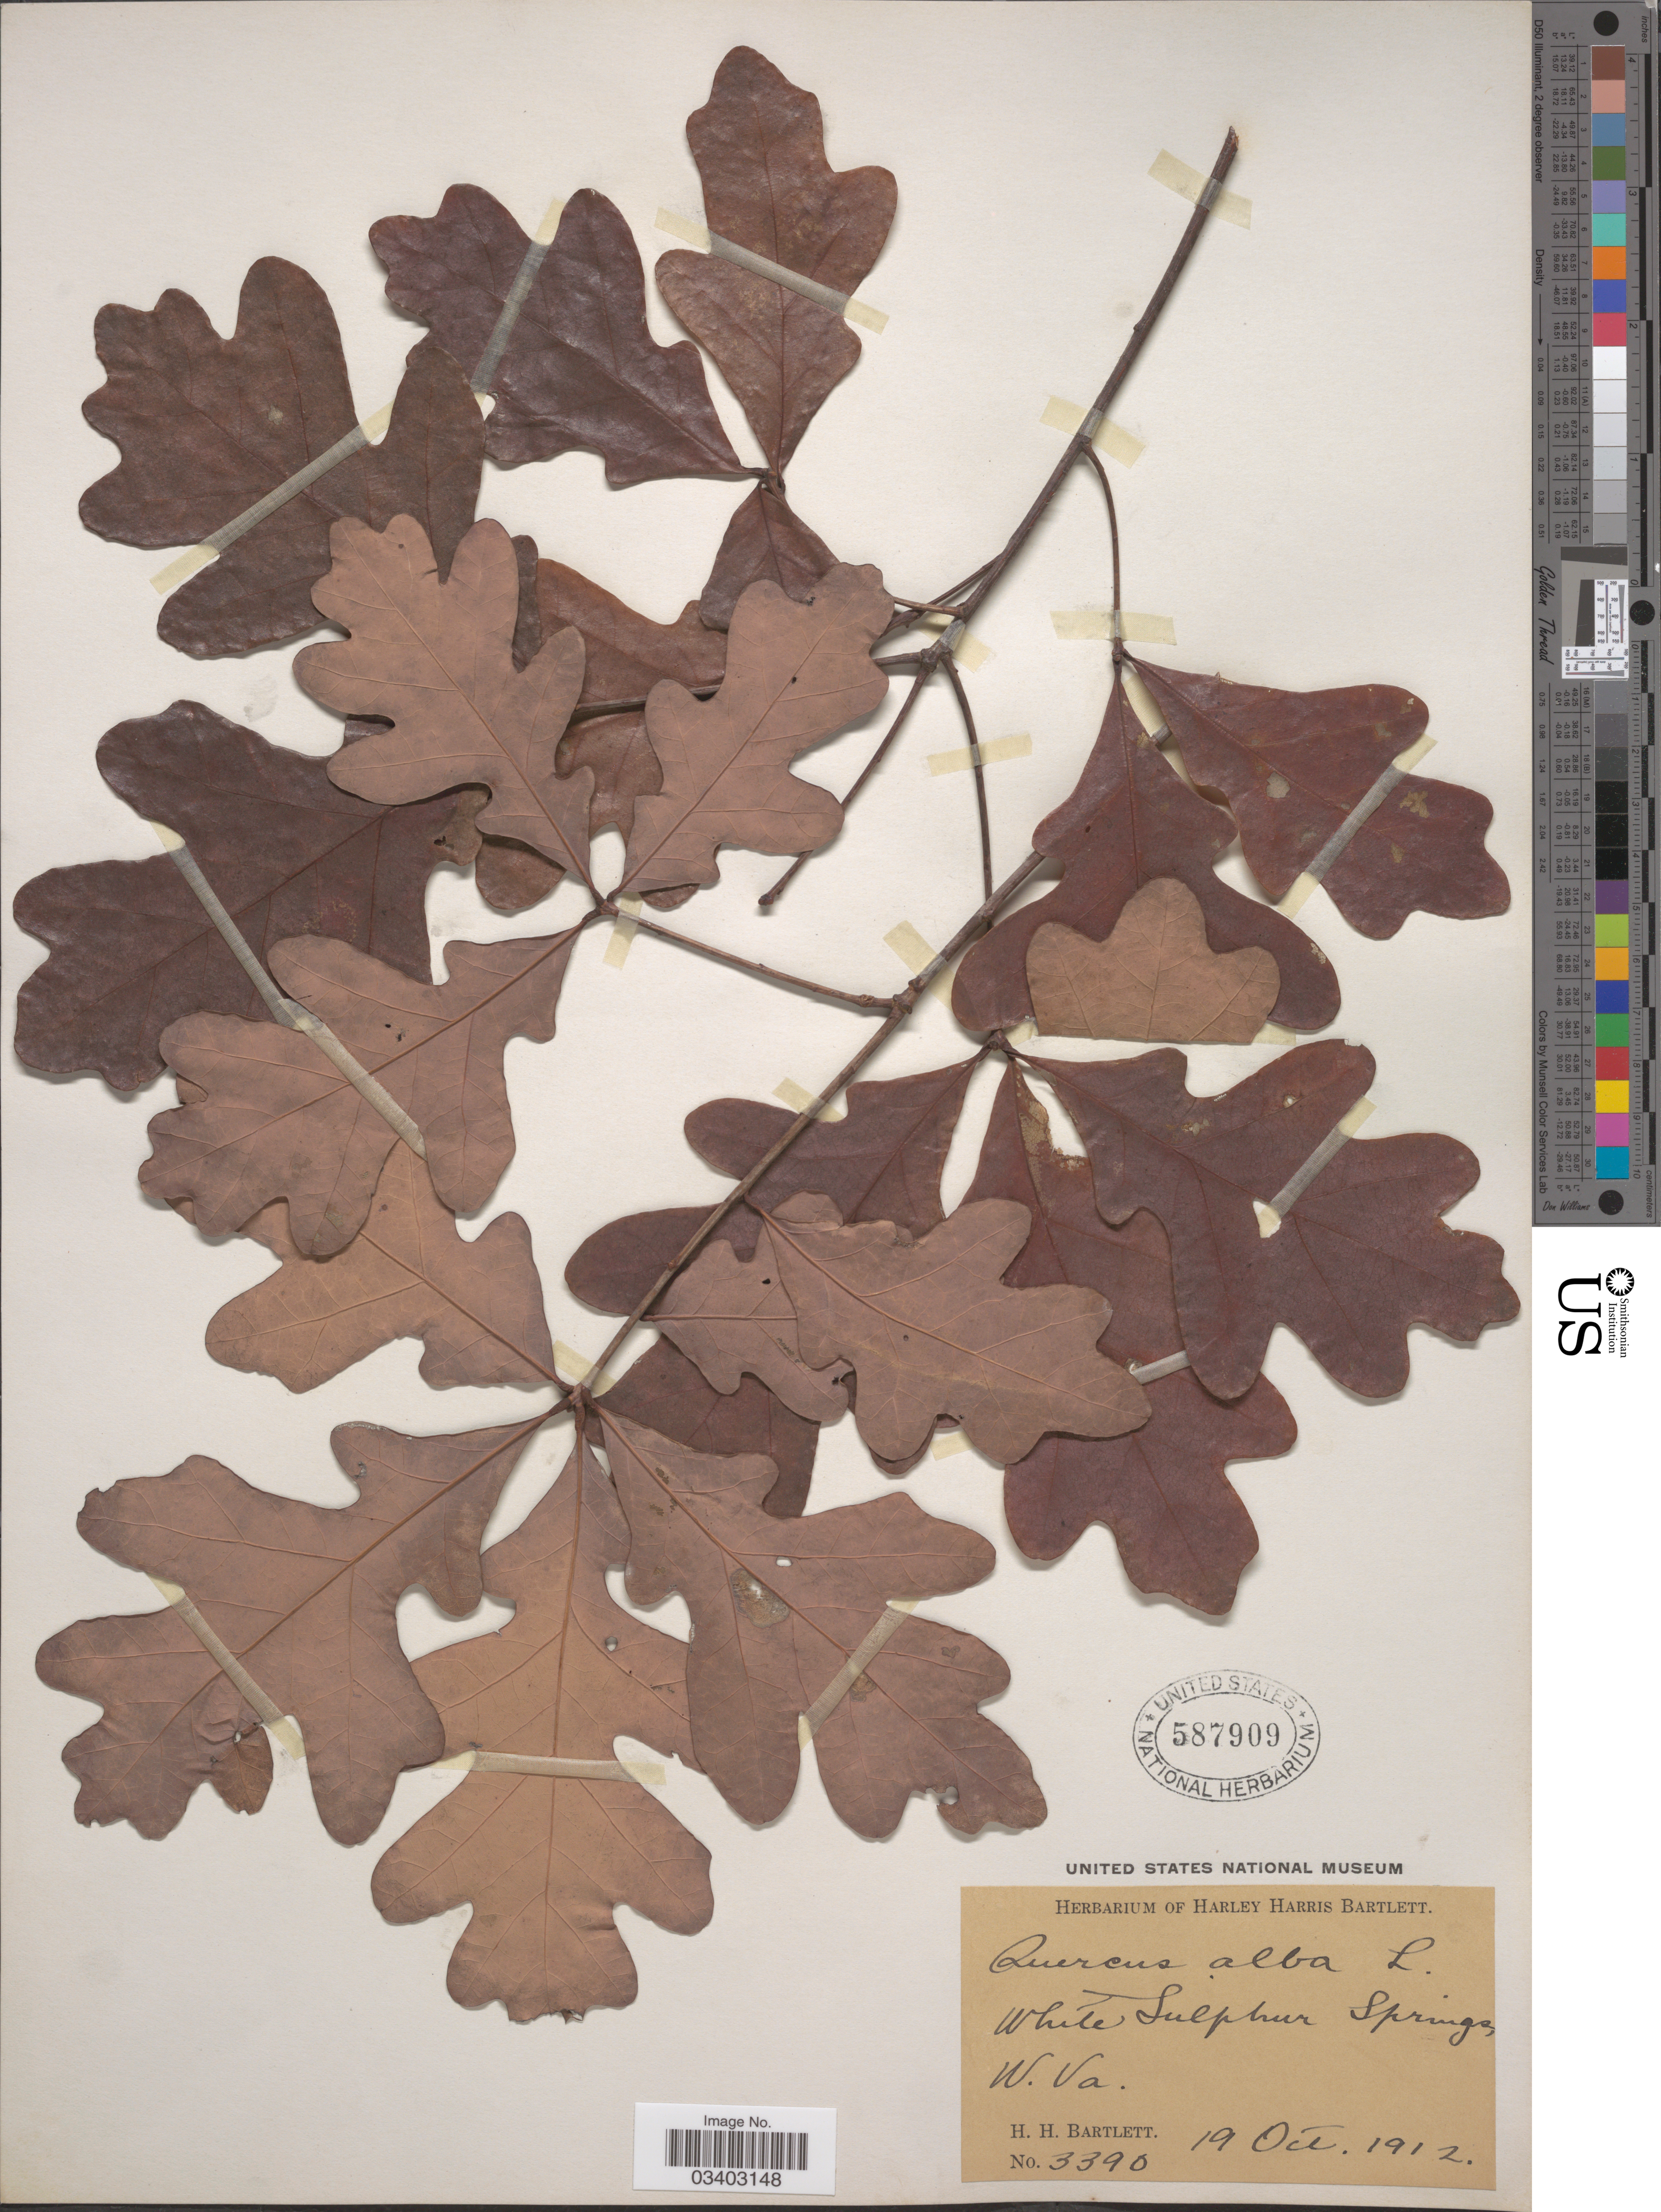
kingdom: Plantae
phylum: Tracheophyta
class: Magnoliopsida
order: Fagales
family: Fagaceae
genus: Quercus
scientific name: Quercus alba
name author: L.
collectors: H. H. Bartlett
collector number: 3390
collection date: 1912-10-19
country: United States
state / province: West Virginia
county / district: Greenbrier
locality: White Sulphur Springs.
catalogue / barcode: US 587909